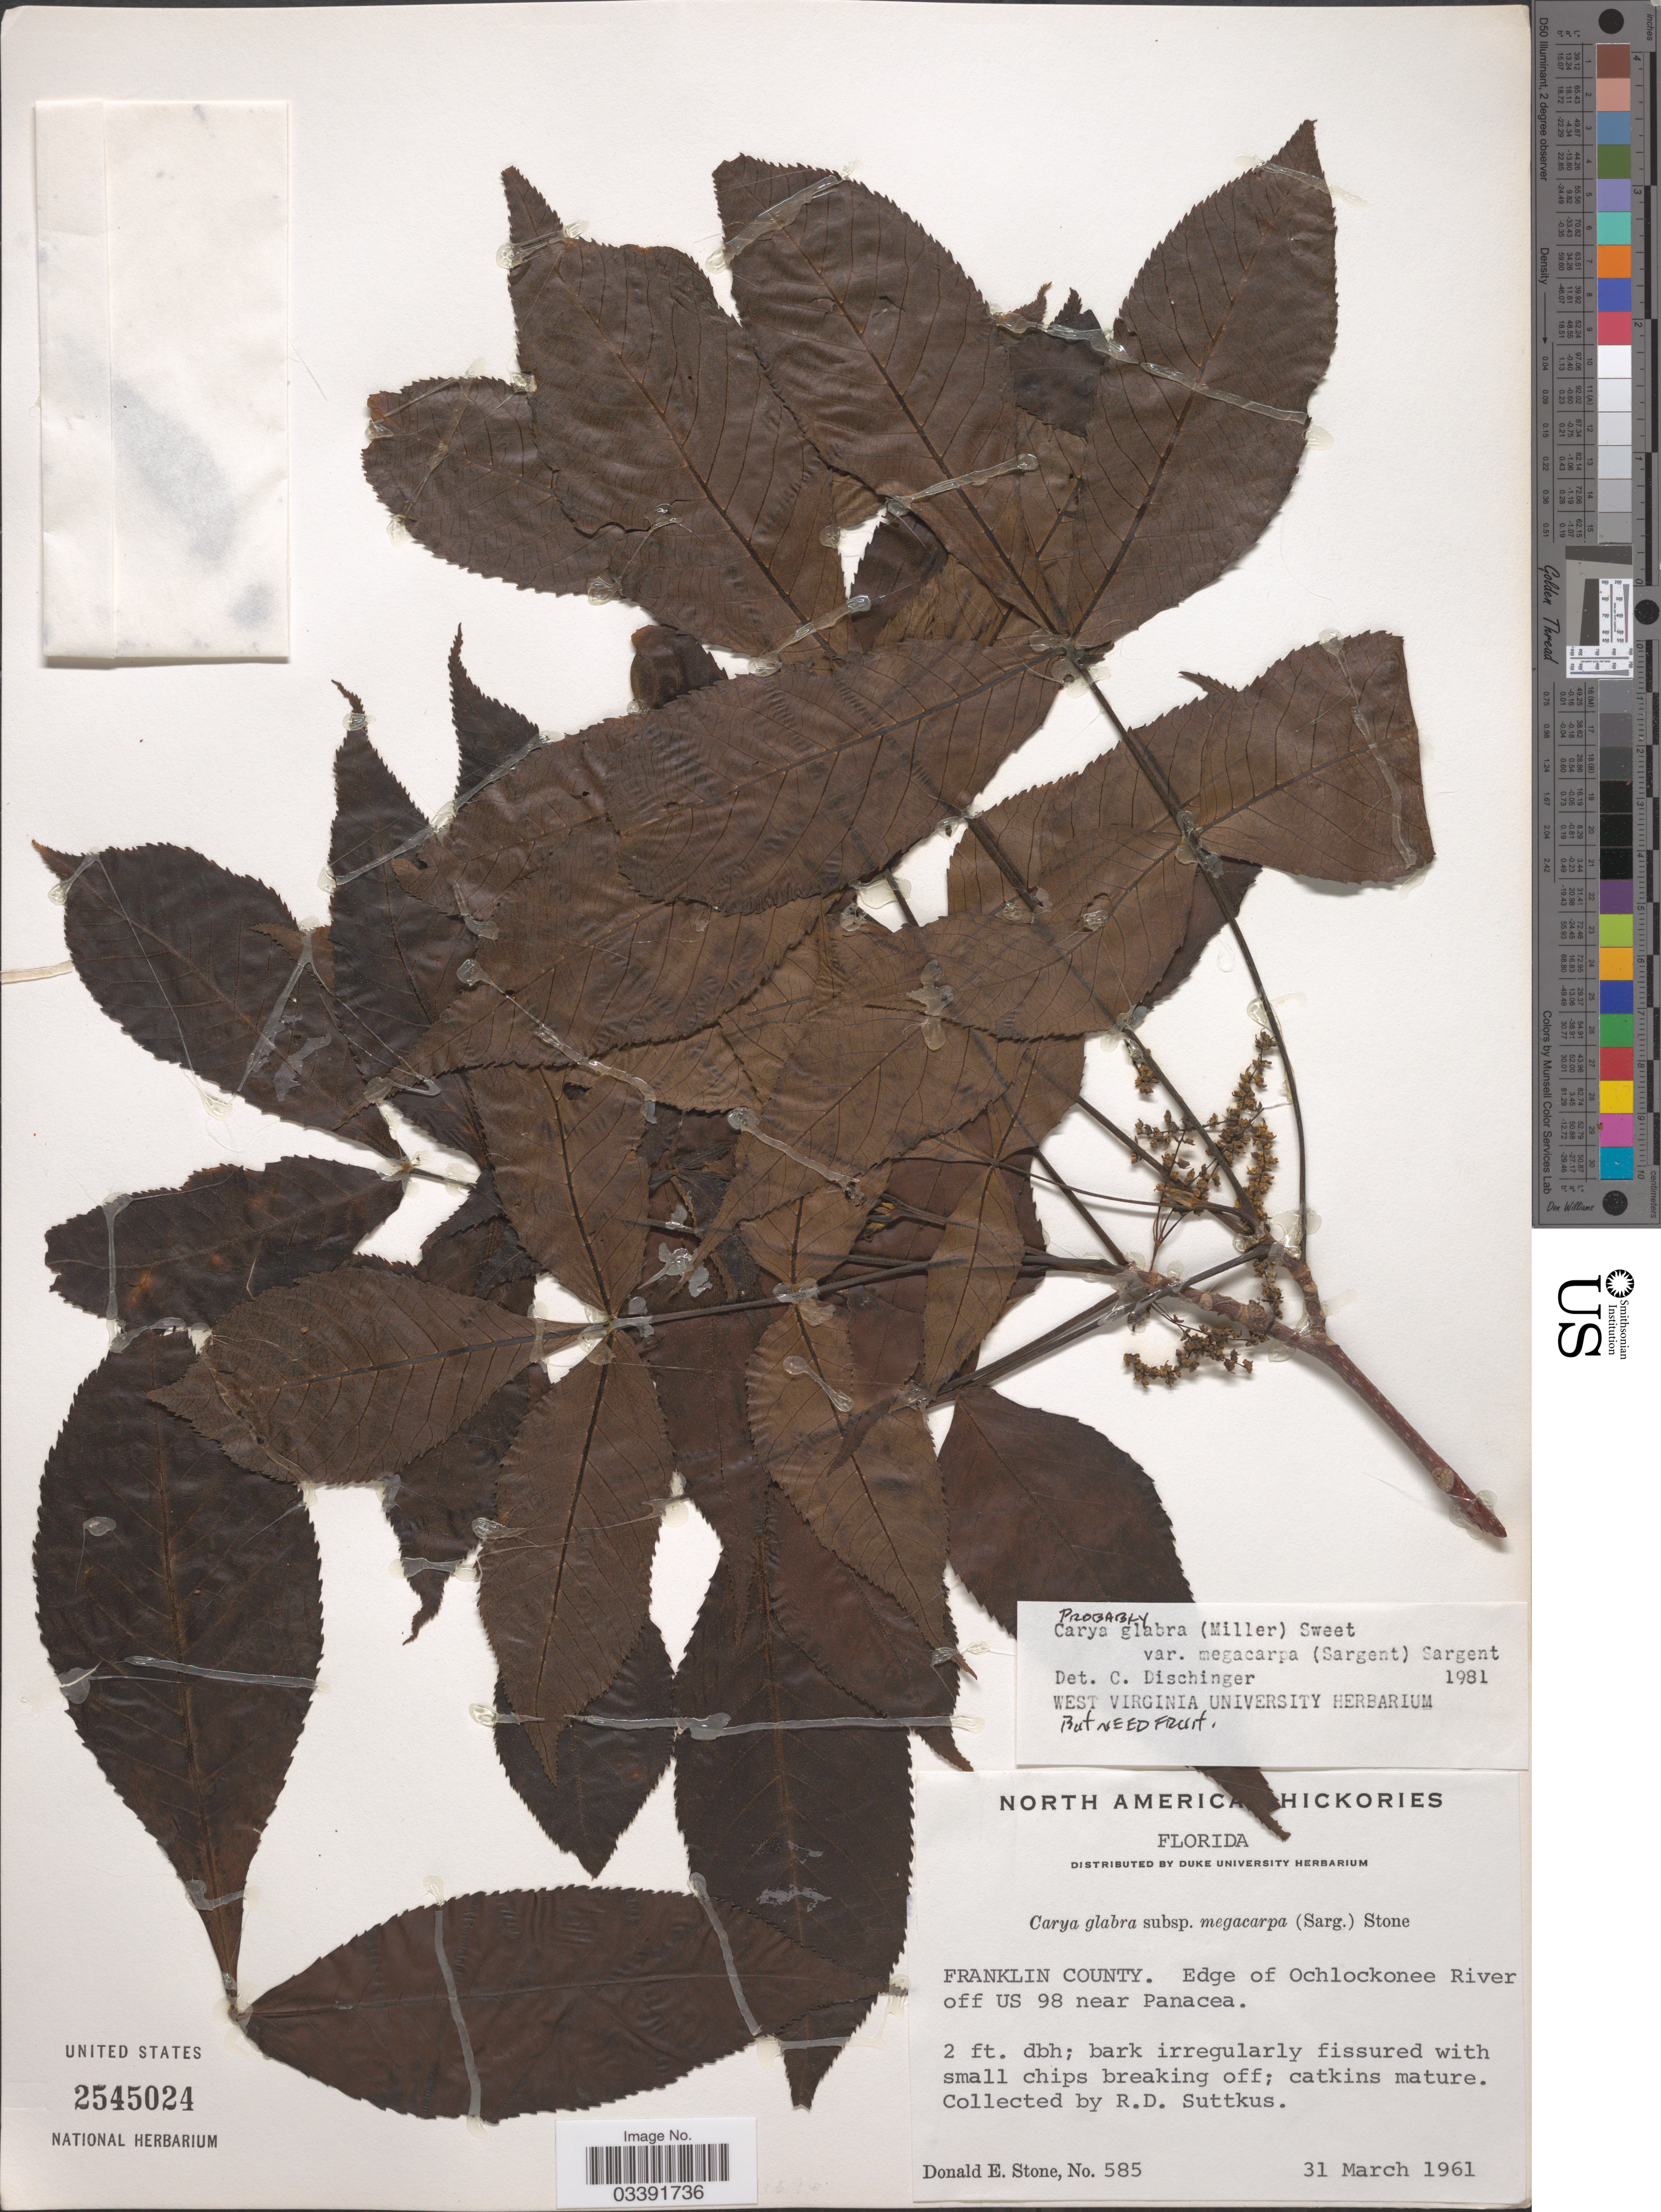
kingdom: Plantae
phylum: Tracheophyta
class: Magnoliopsida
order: Fagales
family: Juglandaceae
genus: Carya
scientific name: Carya glabra var. megacarpa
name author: (Sarg.) Sarg.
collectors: R. Suttkus & D. Stone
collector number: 585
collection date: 1961-03-31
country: United States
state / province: Florida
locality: Franklin County. Edge of Ochlockonee River off US 98 near Panacea.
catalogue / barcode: US 2545024